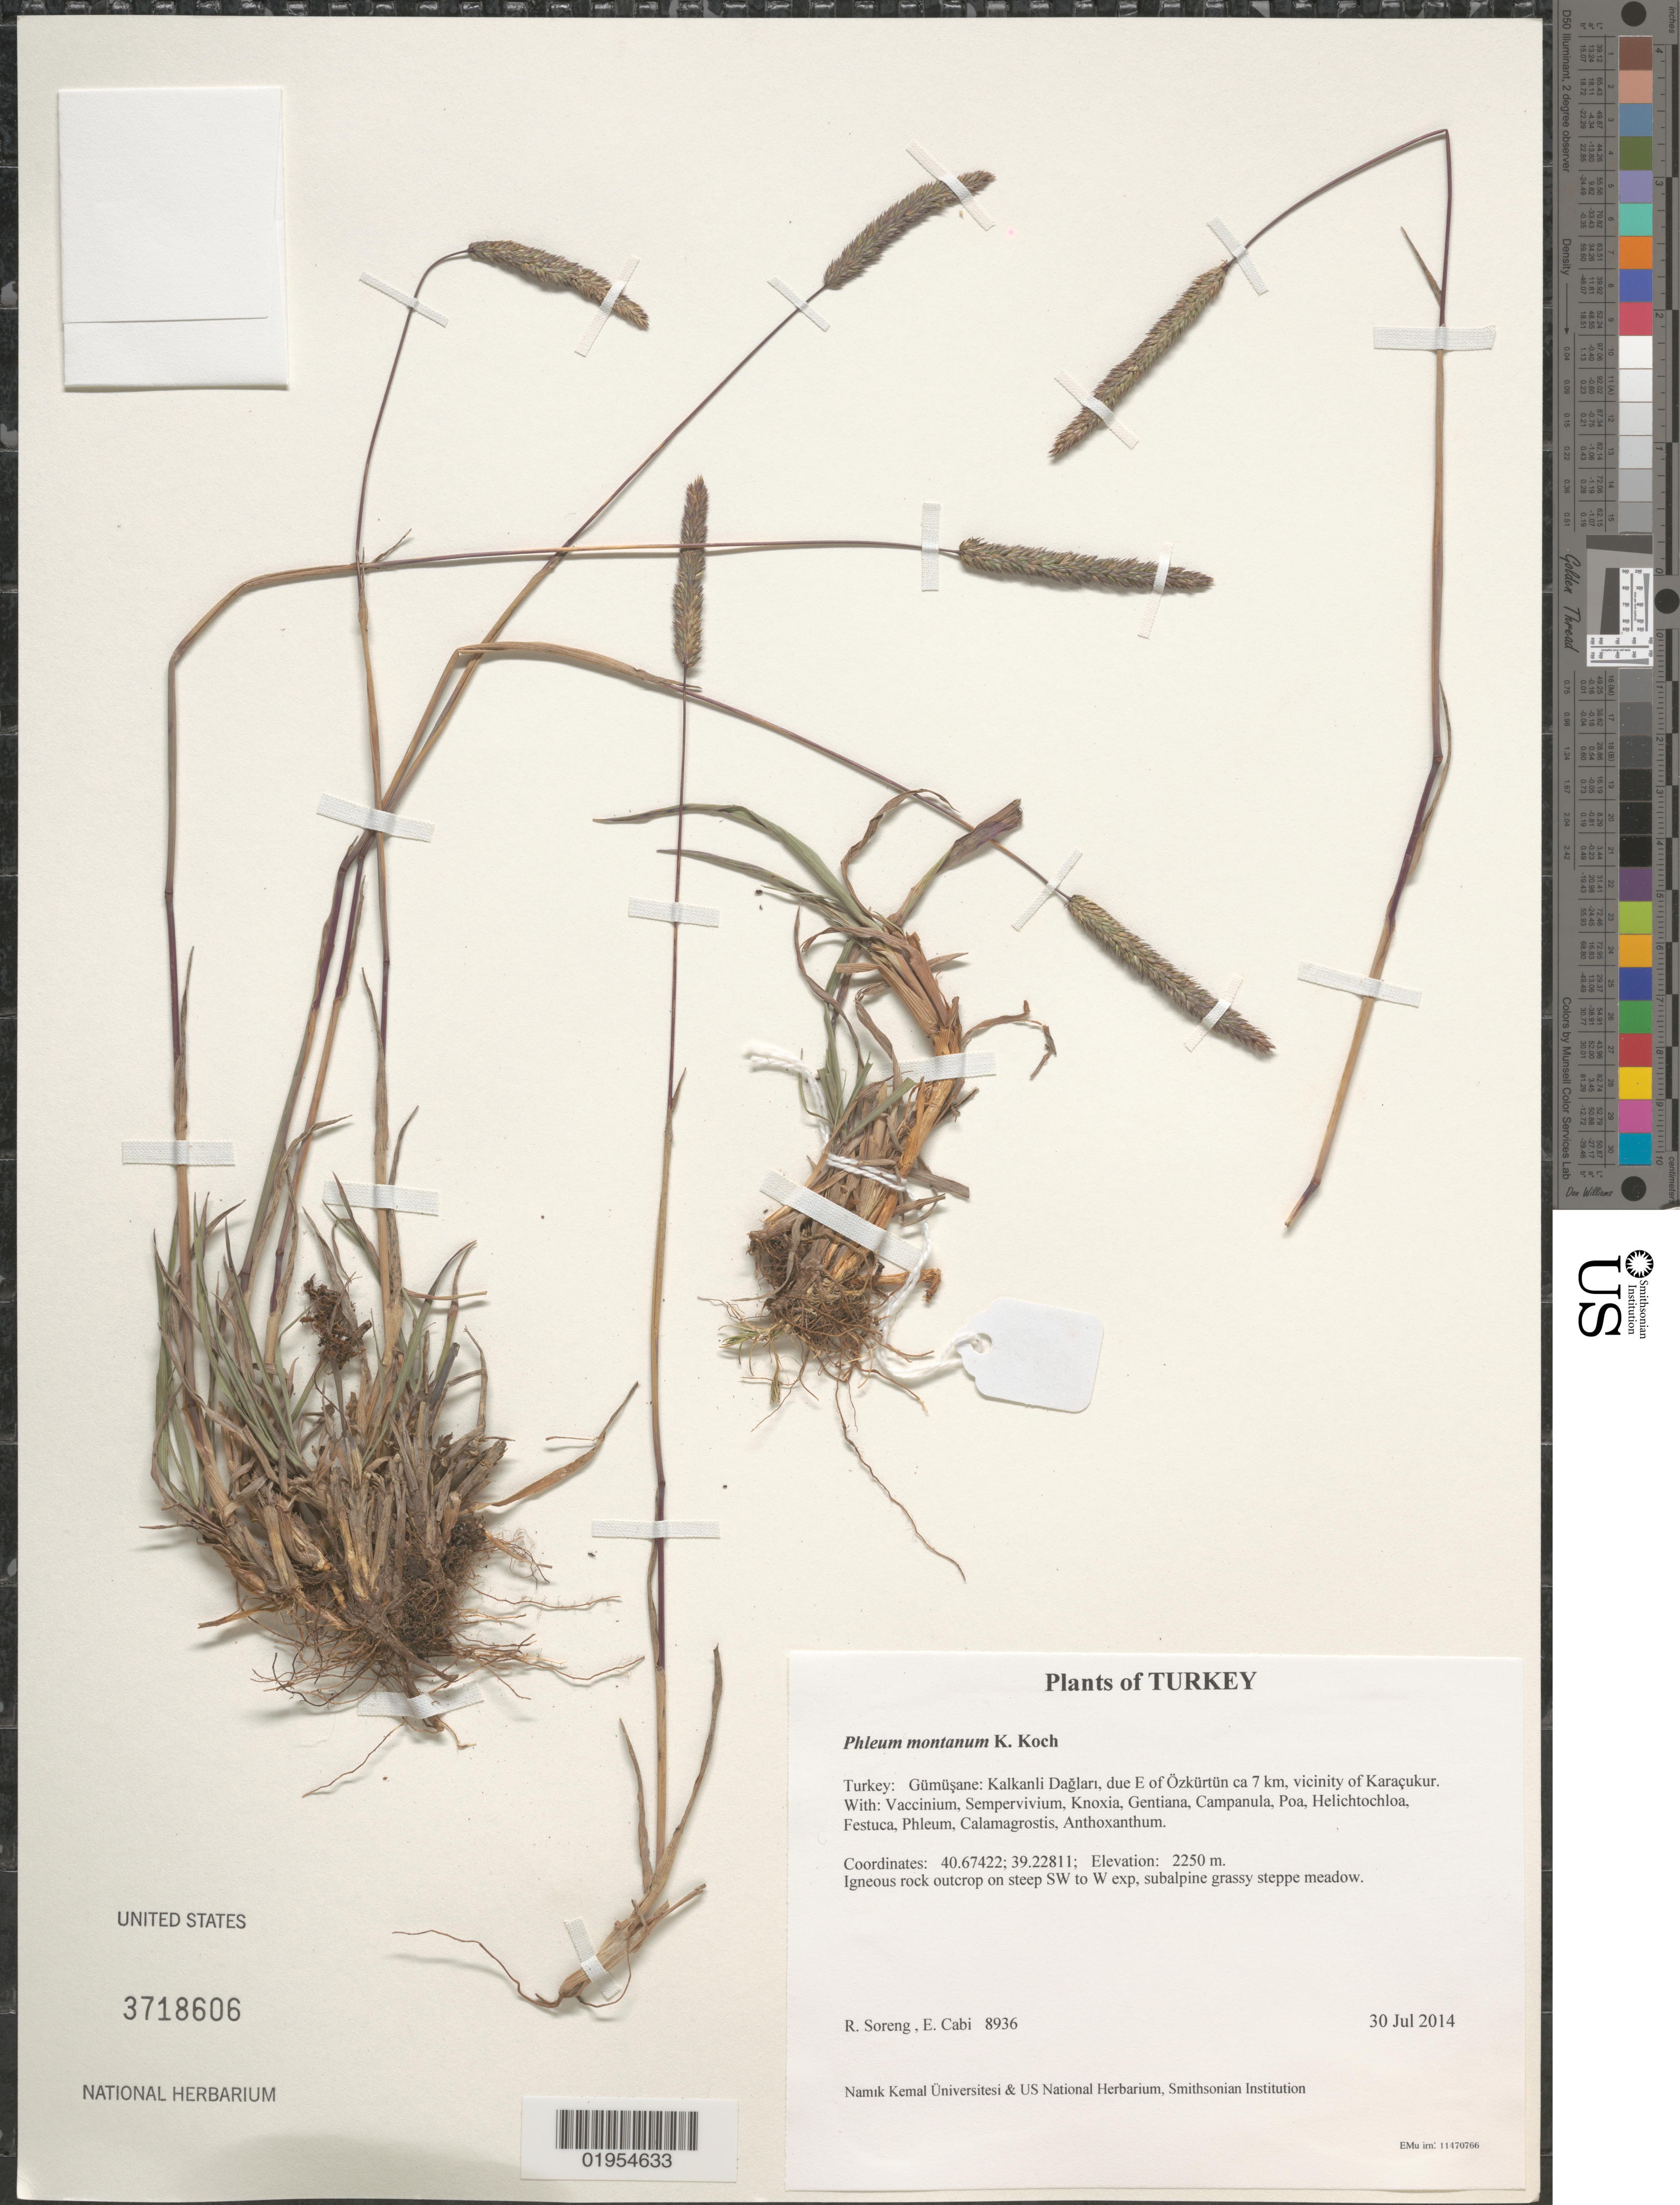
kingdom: Plantae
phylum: Tracheophyta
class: Liliopsida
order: Poales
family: Poaceae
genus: Phleum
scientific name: Phleum montanum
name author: K. Koch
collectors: R. J. Soreng & E. Cabi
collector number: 8936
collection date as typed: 30 Jul 2014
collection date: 2014-07-30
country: Turkey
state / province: Gumushane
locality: Kalkanli Daglari, due E of Özkürtün ca 7 km, vicinity of Karaçukur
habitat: Igneous rock outcrop on steep SW to W exp, subalpine grassy steppe meadow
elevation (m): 2250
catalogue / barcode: US 3718606